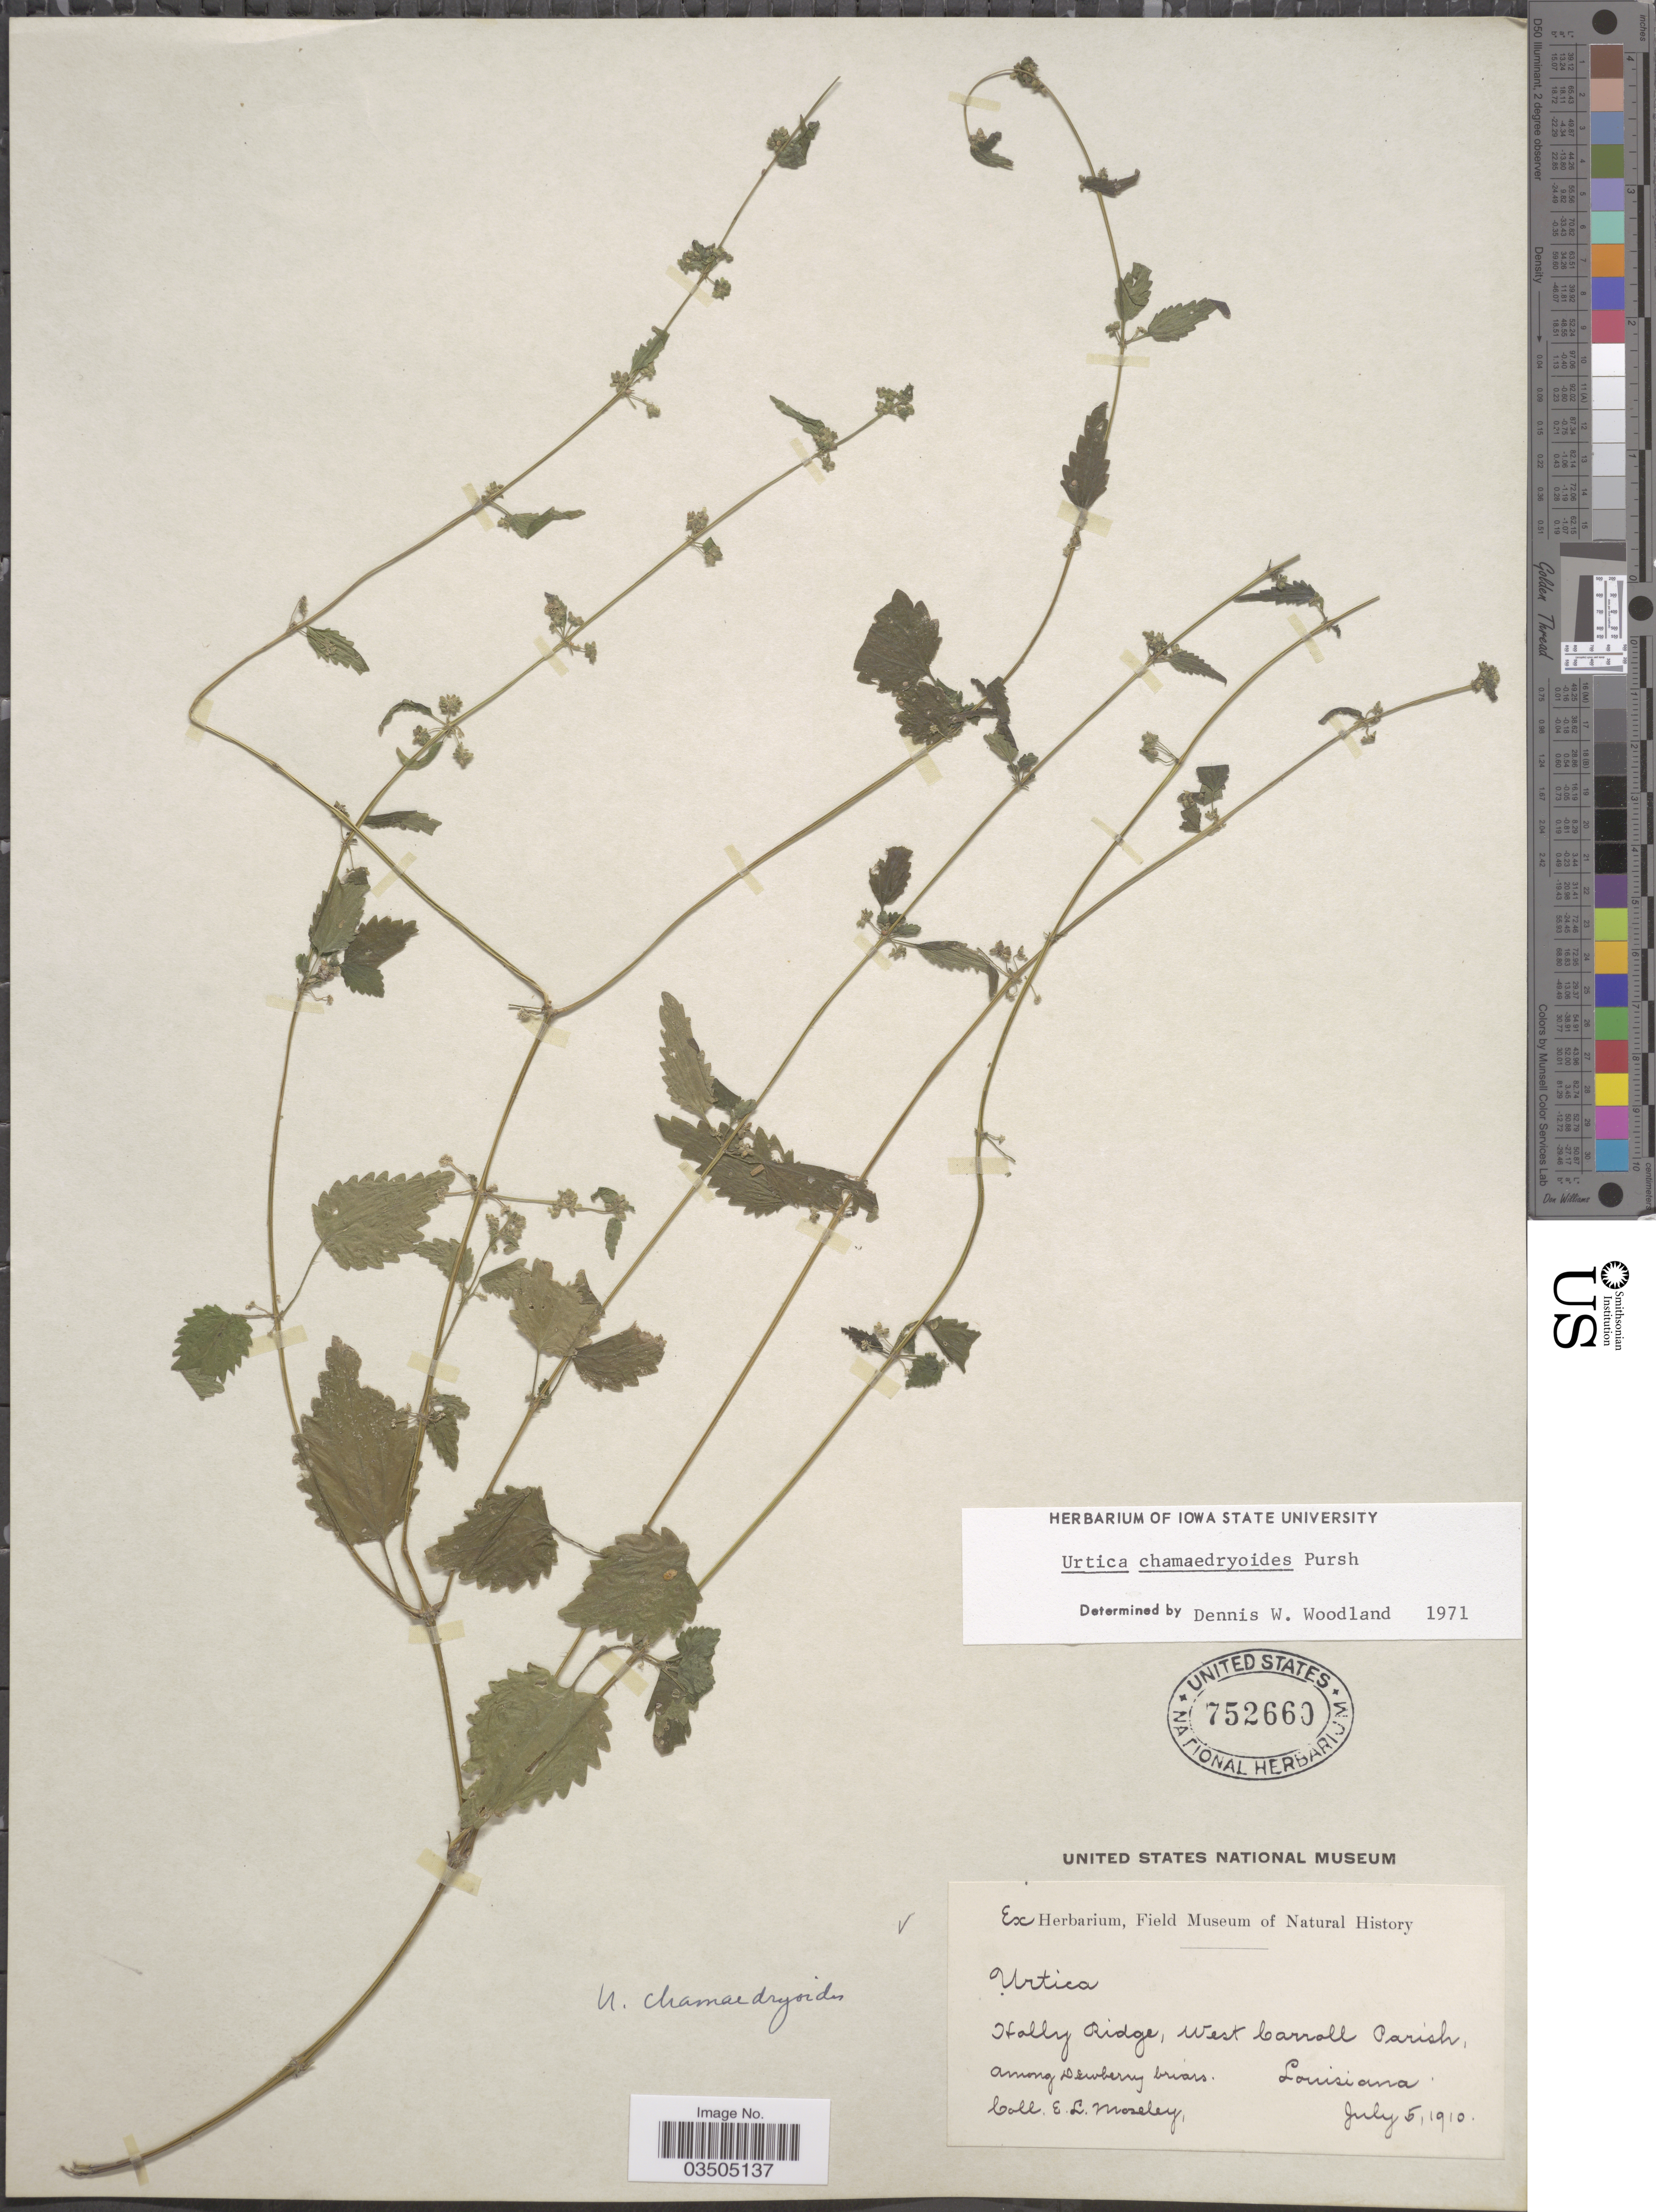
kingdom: Plantae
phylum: Tracheophyta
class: Magnoliopsida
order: Rosales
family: Urticaceae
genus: Urtica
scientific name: Urtica chamaedryoides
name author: Pursh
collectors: E. Moseley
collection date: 1910-07-05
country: United States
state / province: Louisiana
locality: Hally Ridge, West Carroll Parish, Among Dewberry briars.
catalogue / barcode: US 752660